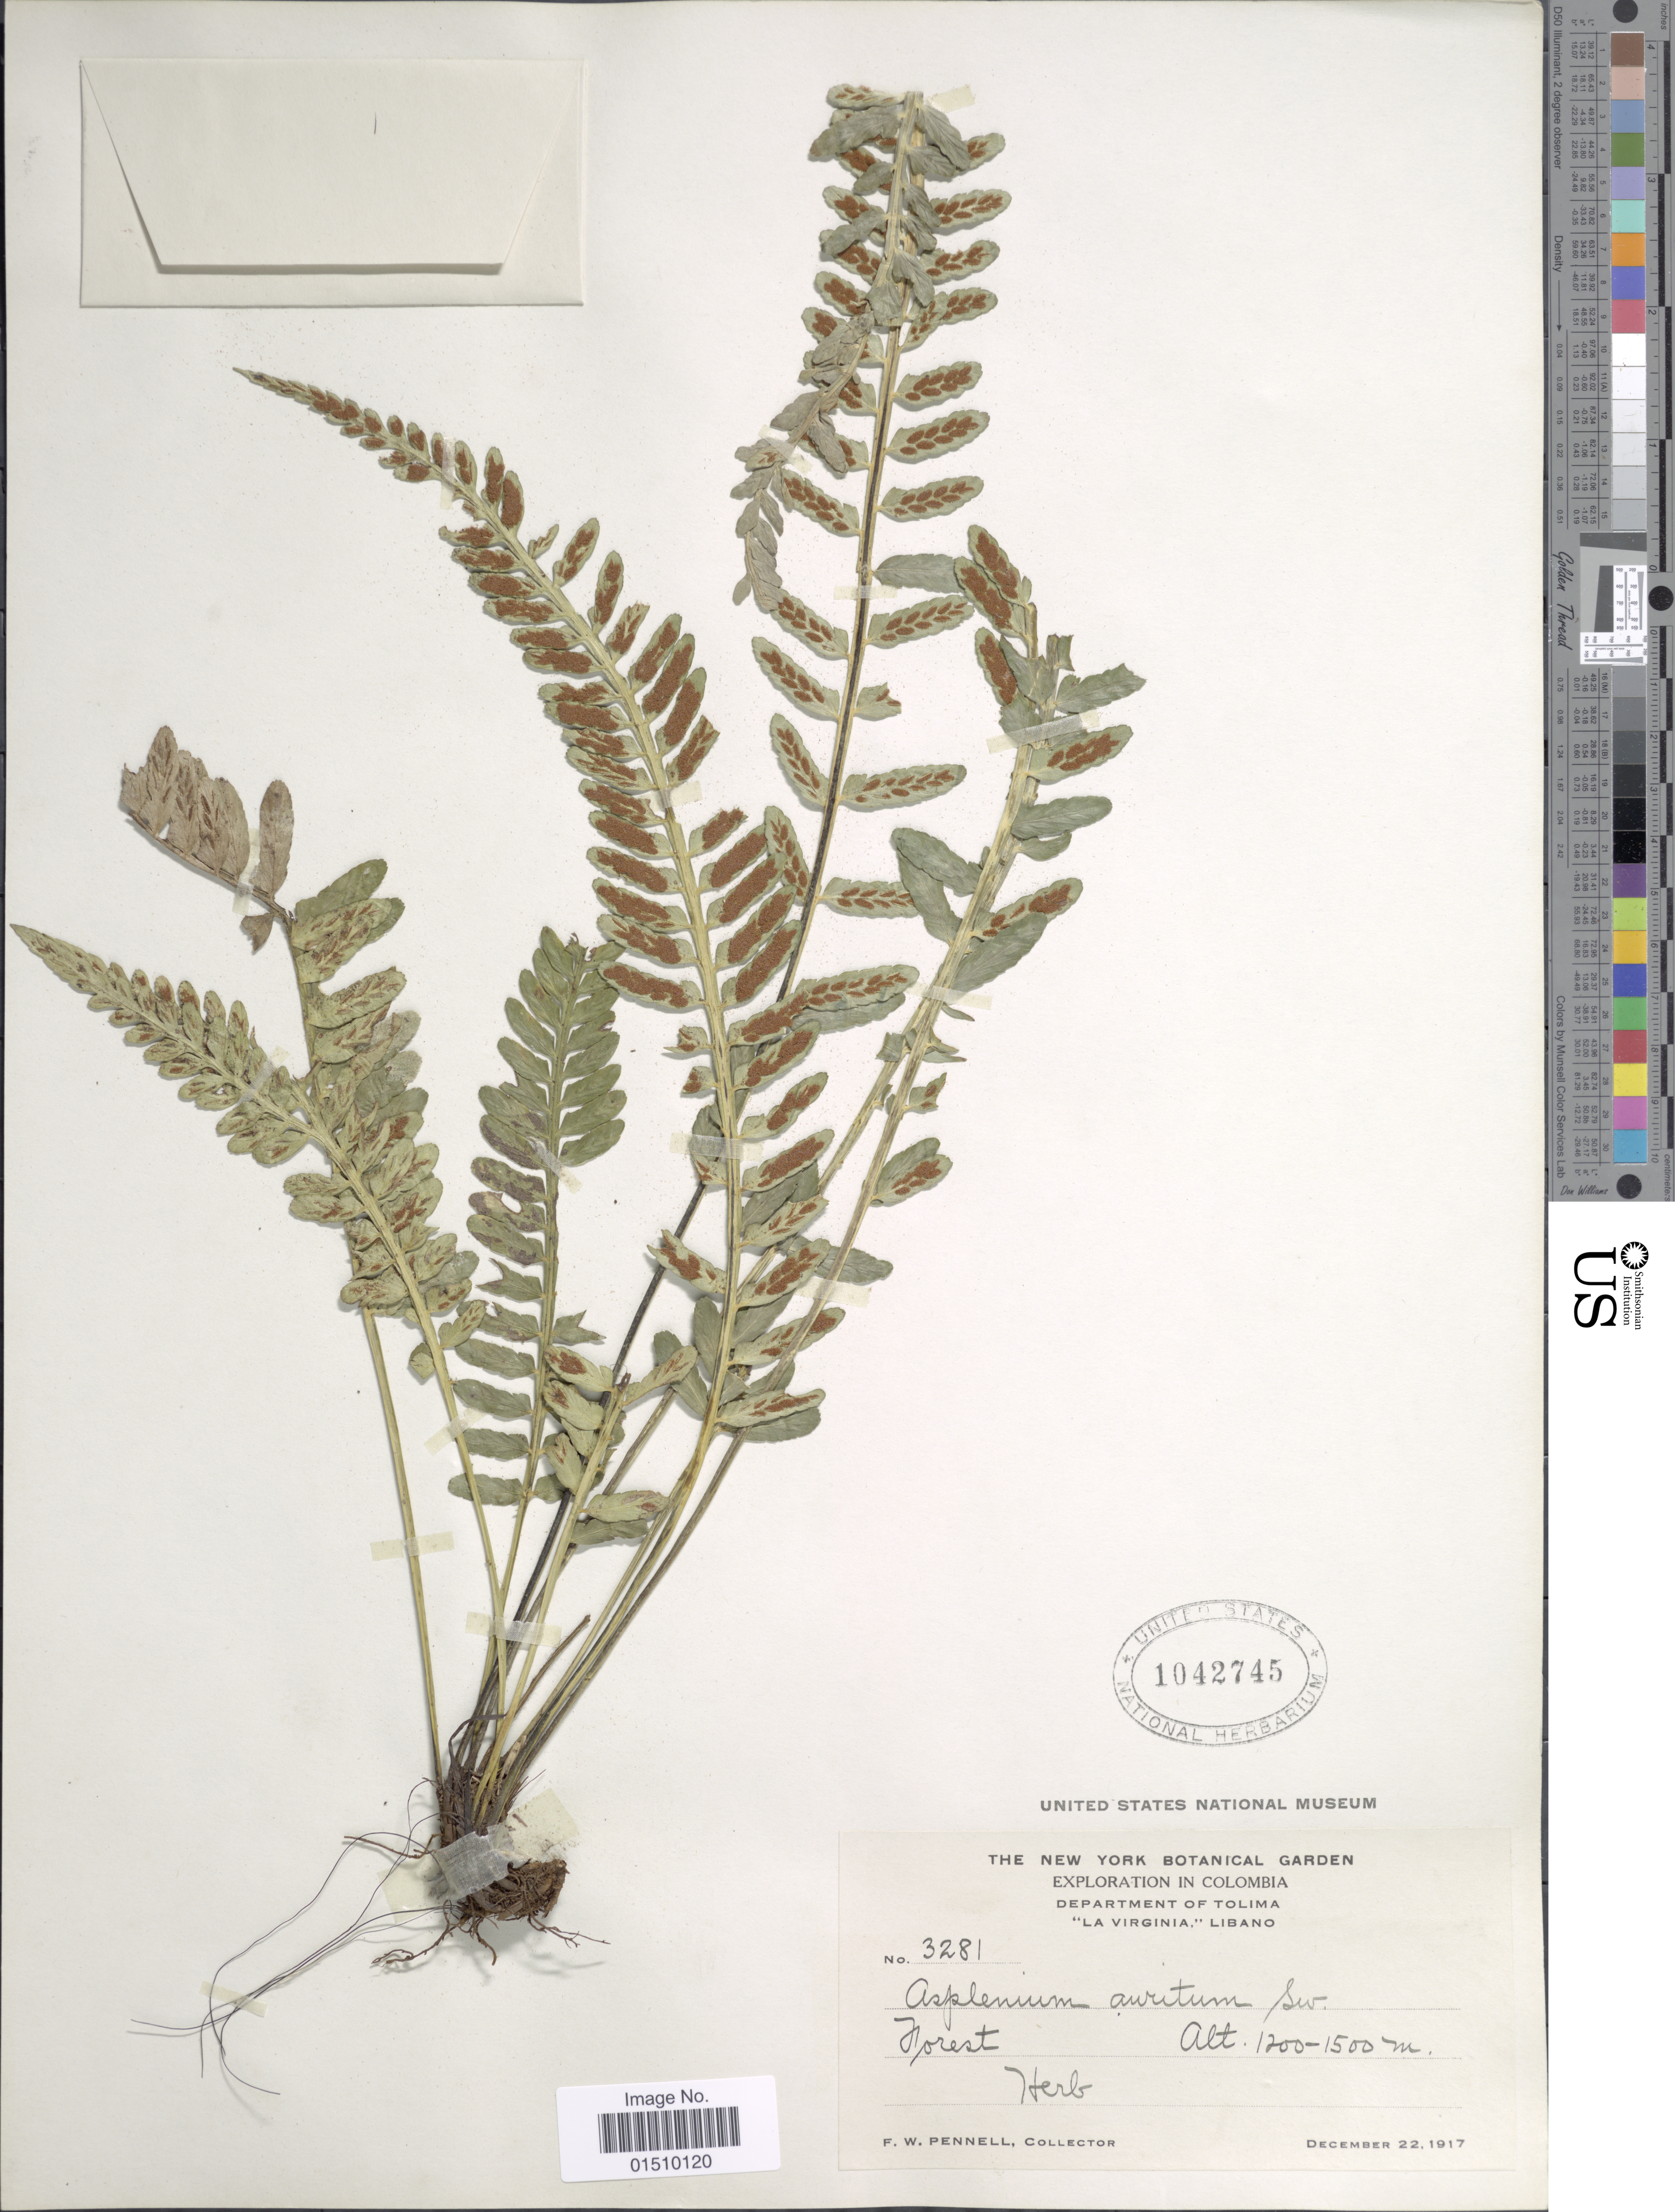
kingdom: Plantae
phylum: Tracheophyta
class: Polypodiopsida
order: Polypodiales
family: Aspleniaceae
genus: Asplenium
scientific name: Asplenium auritum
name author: Sw.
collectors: F. W. Pennell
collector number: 3281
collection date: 1917-12-22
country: Colombia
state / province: Tolima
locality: Colombia, Department of Tolima, "La Virginia,"Libano.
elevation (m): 1200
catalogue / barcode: US 1042745